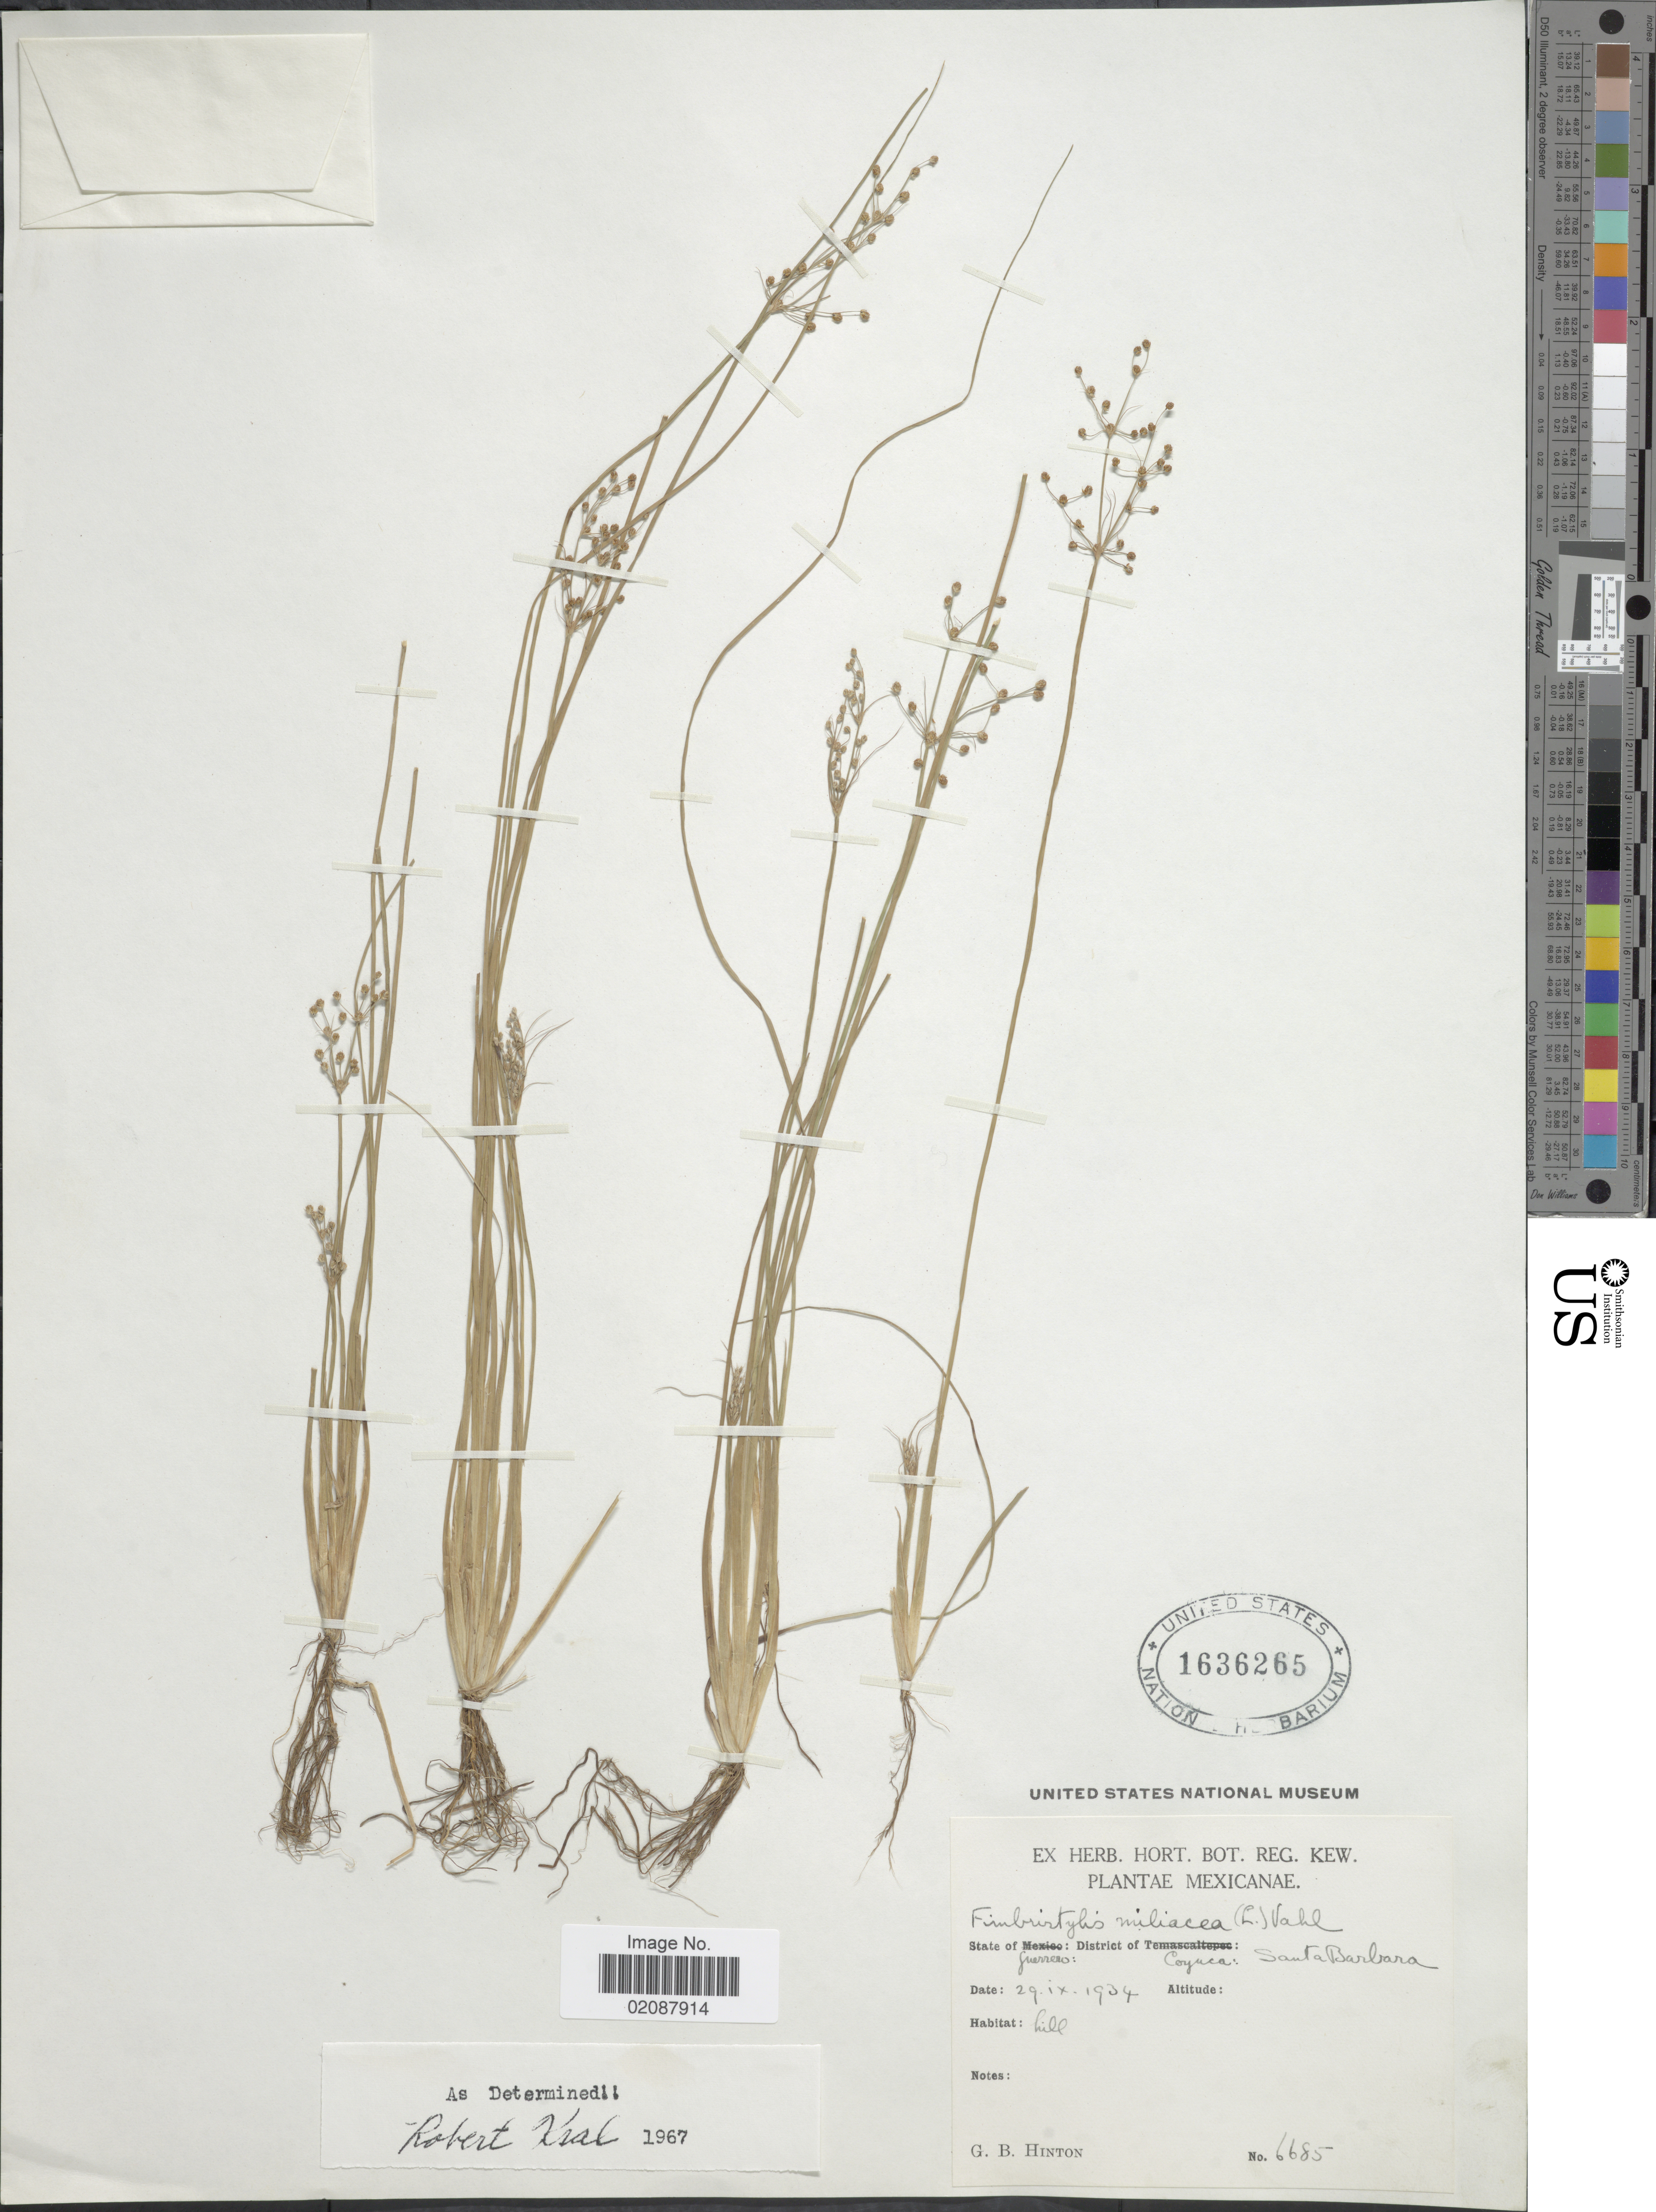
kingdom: Plantae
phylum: Tracheophyta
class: Liliopsida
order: Poales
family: Cyperaceae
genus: Fimbristylis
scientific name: Fimbristylis littoralis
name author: Gaudich.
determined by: Strong, M. T., (US), Smithsonian Institution - National Museum of Natural History (UNITED STATES)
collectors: G. B. Hinton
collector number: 6685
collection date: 1934-09-29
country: Mexico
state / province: Guerrero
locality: State of Guerrero: District of Coyuca: Santa Barbara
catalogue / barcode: US 1636265